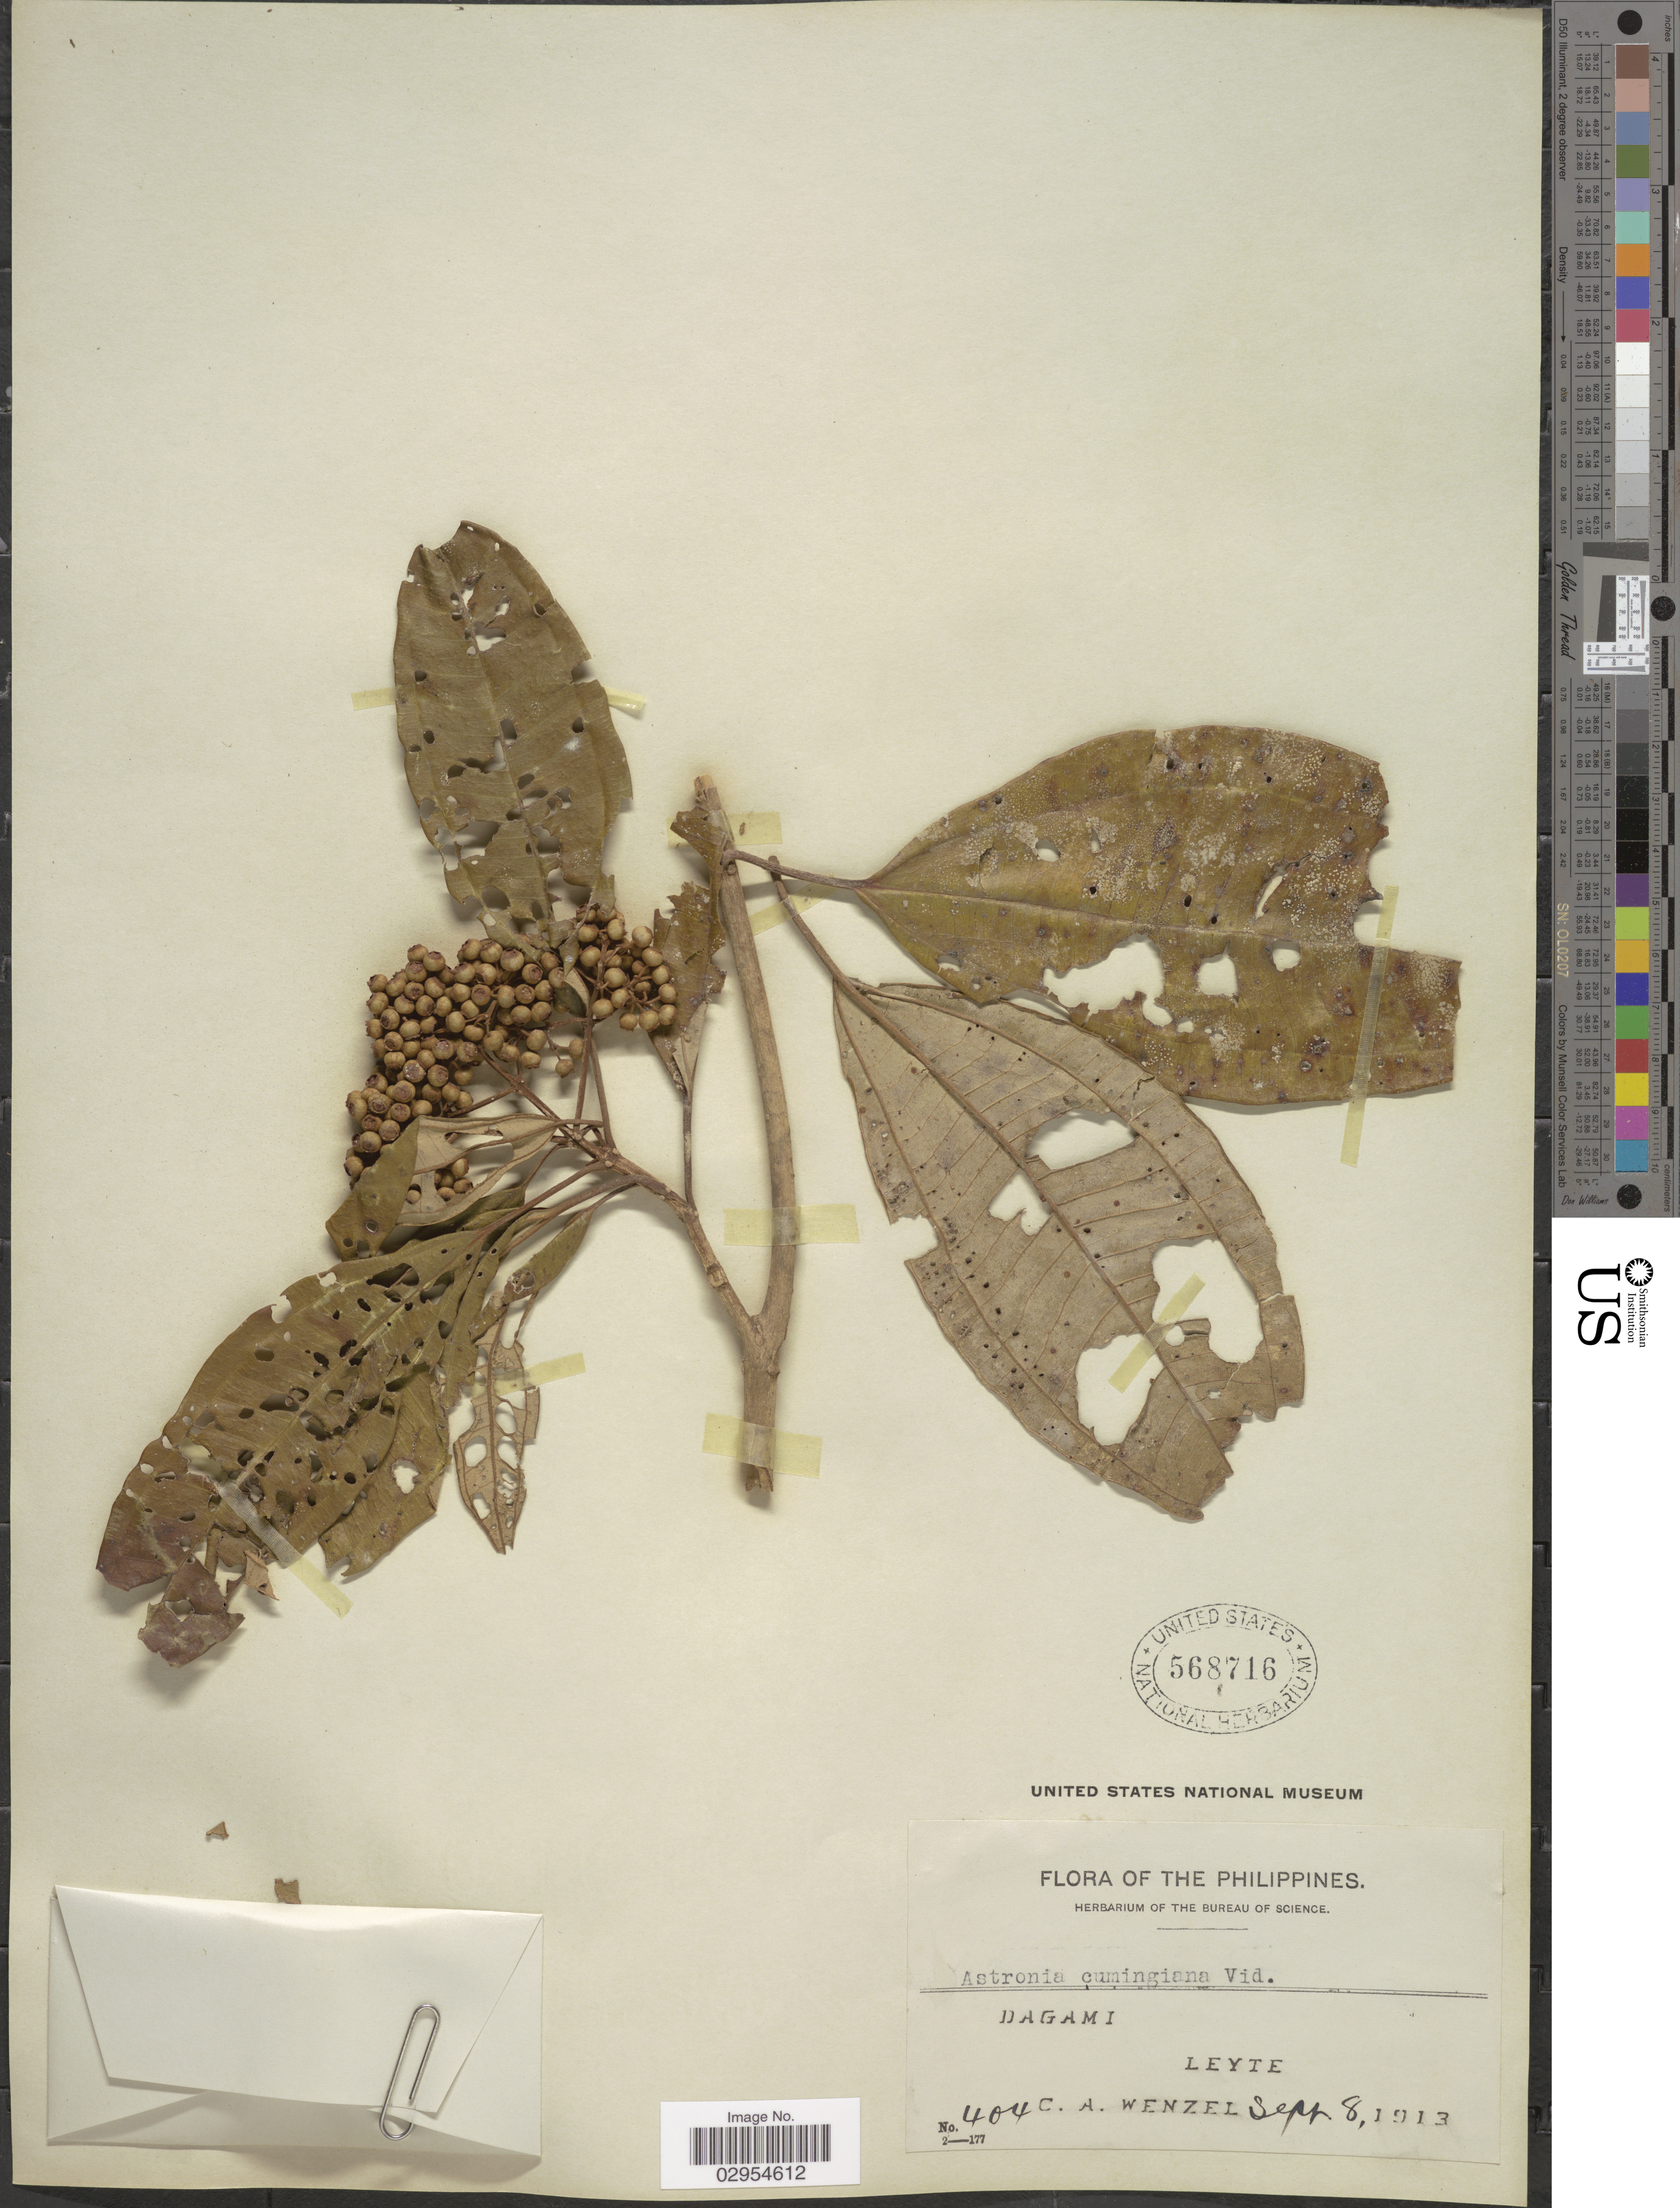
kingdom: Plantae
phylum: Tracheophyta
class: Magnoliopsida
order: Myrtales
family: Melastomataceae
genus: Astronia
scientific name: Astronia cumingiana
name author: S. Vidal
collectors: C. Wenzel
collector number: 404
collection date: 1913-09-08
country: Philippines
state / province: Eastern Visayas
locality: Dagami. Leyte.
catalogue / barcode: US 568716